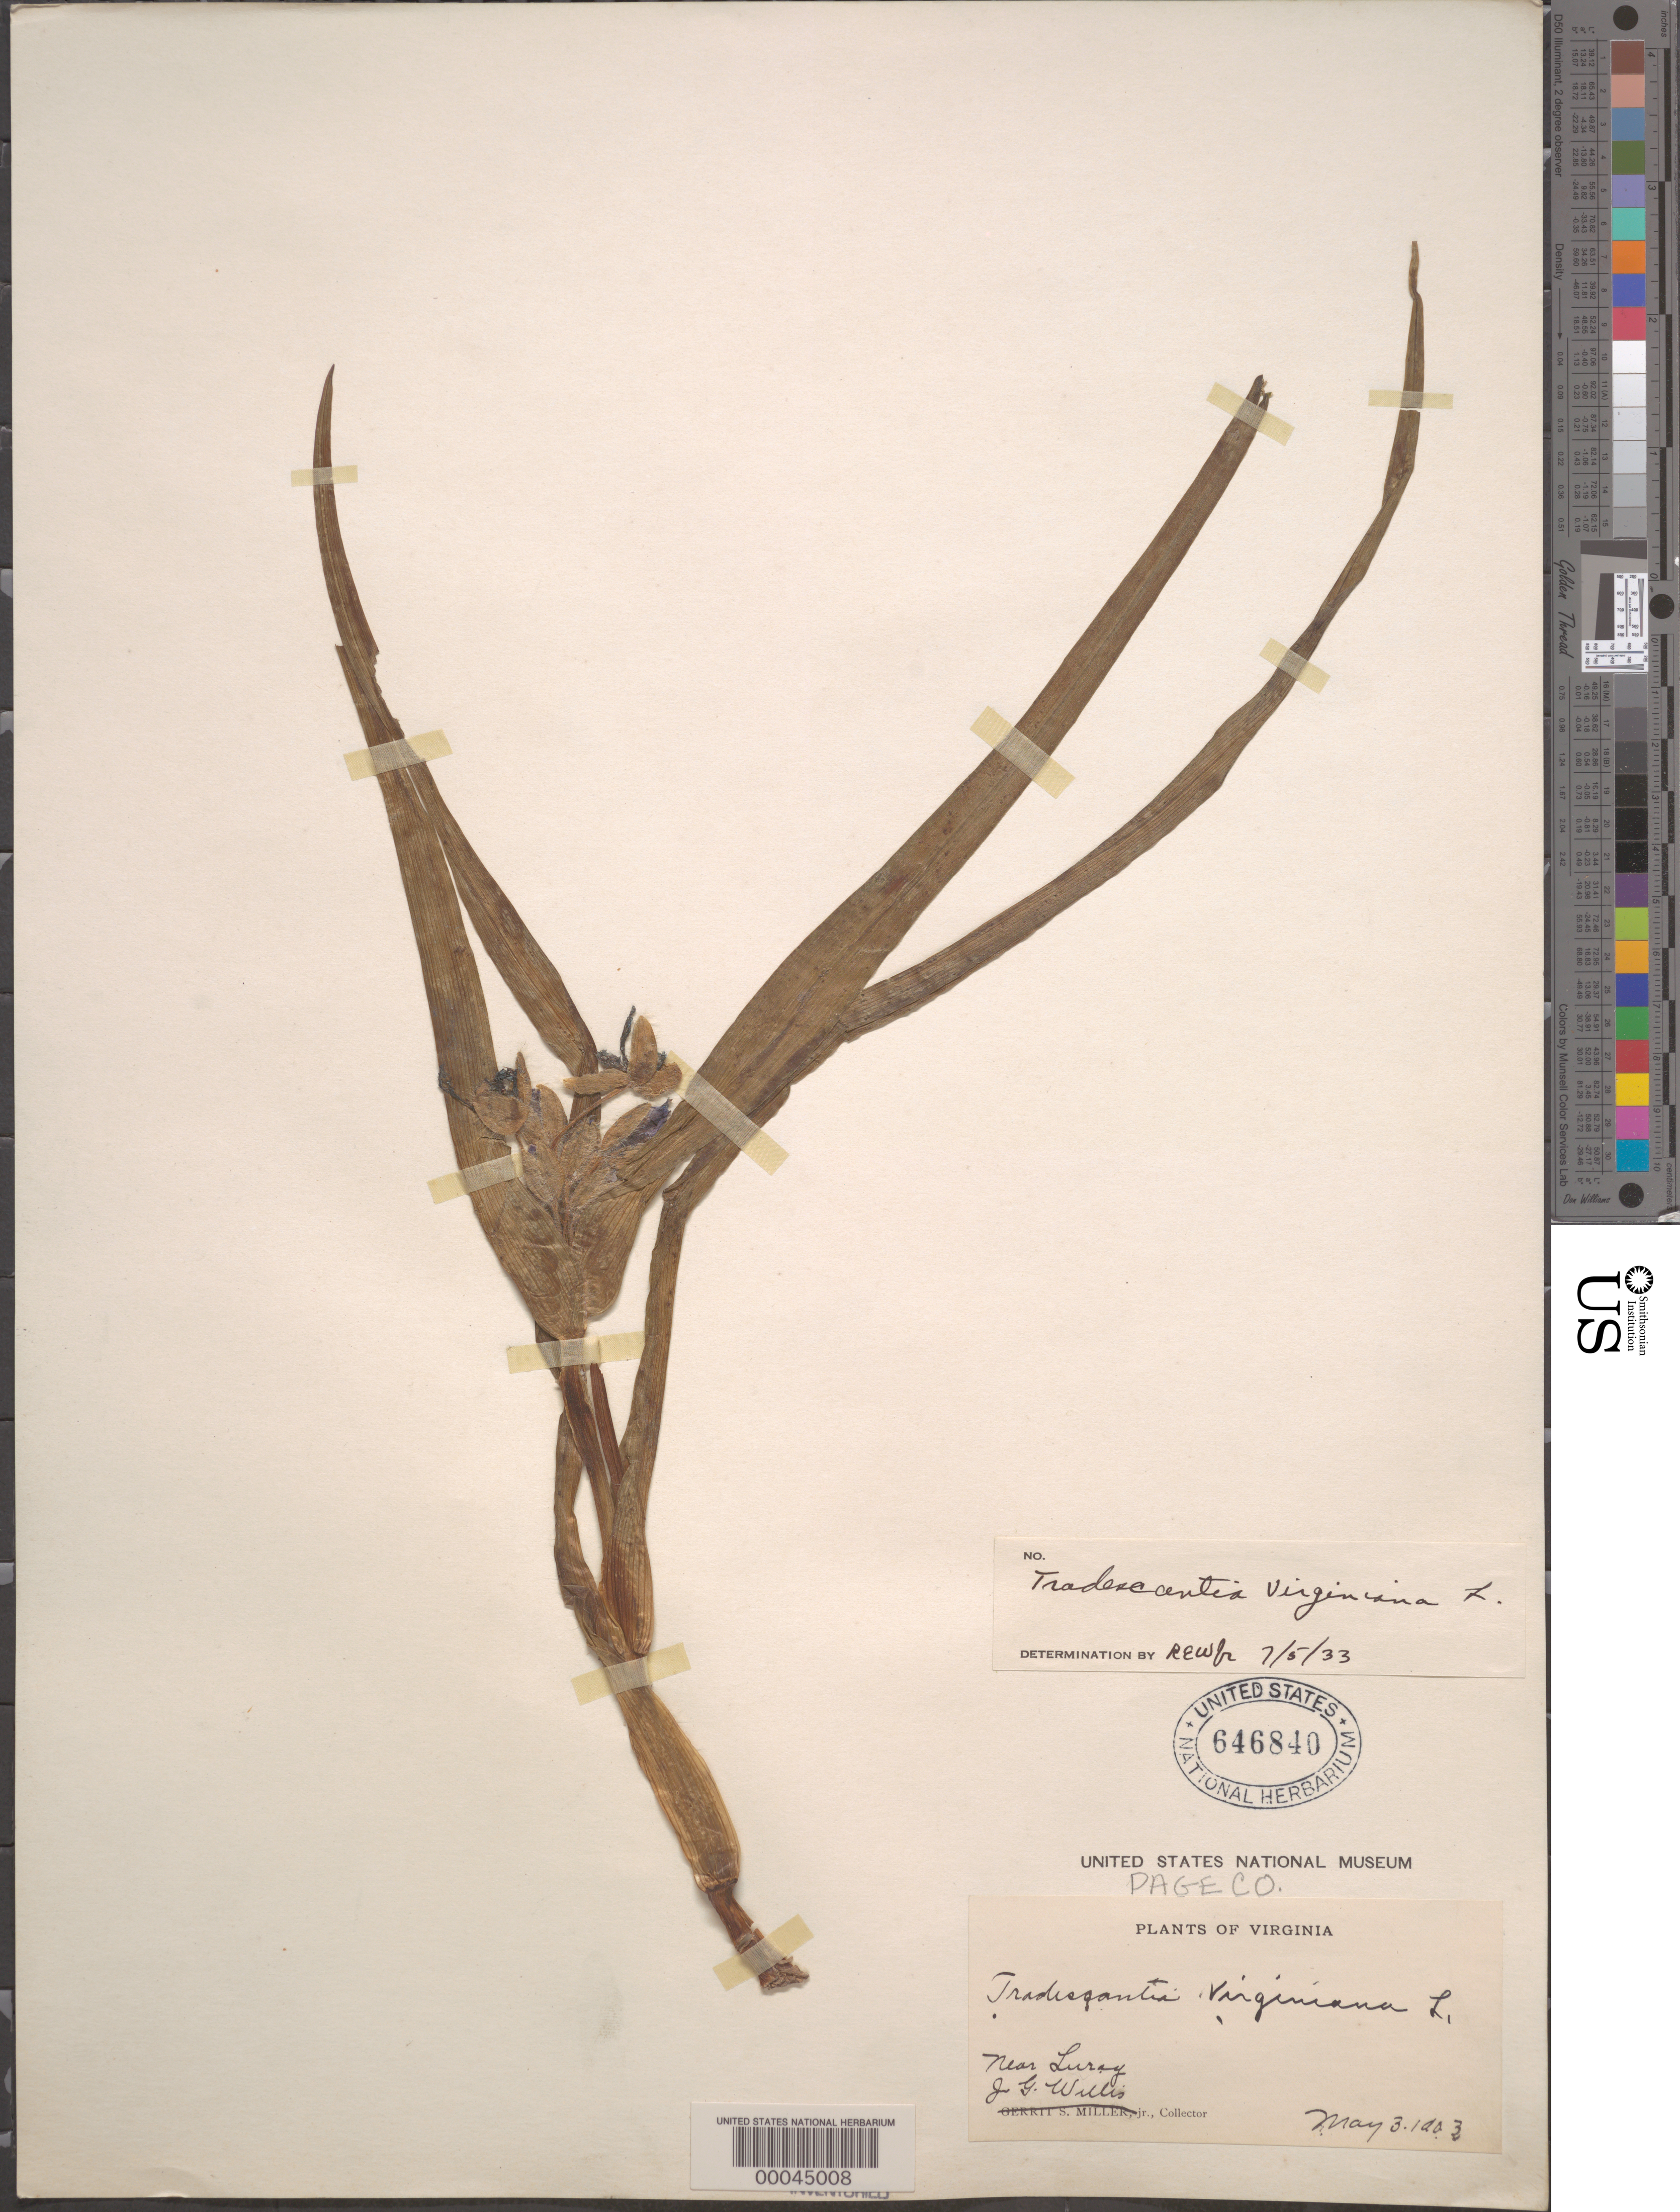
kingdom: Plantae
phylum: Tracheophyta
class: Liliopsida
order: Commelinales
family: Commelinaceae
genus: Tradescantia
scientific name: Tradescantia virginiana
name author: L.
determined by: Woodward, R. E.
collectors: J. Willis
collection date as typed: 03 May 1903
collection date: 1903-05-03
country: United States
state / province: Virginia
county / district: Page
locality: Near luray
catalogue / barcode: US 646840